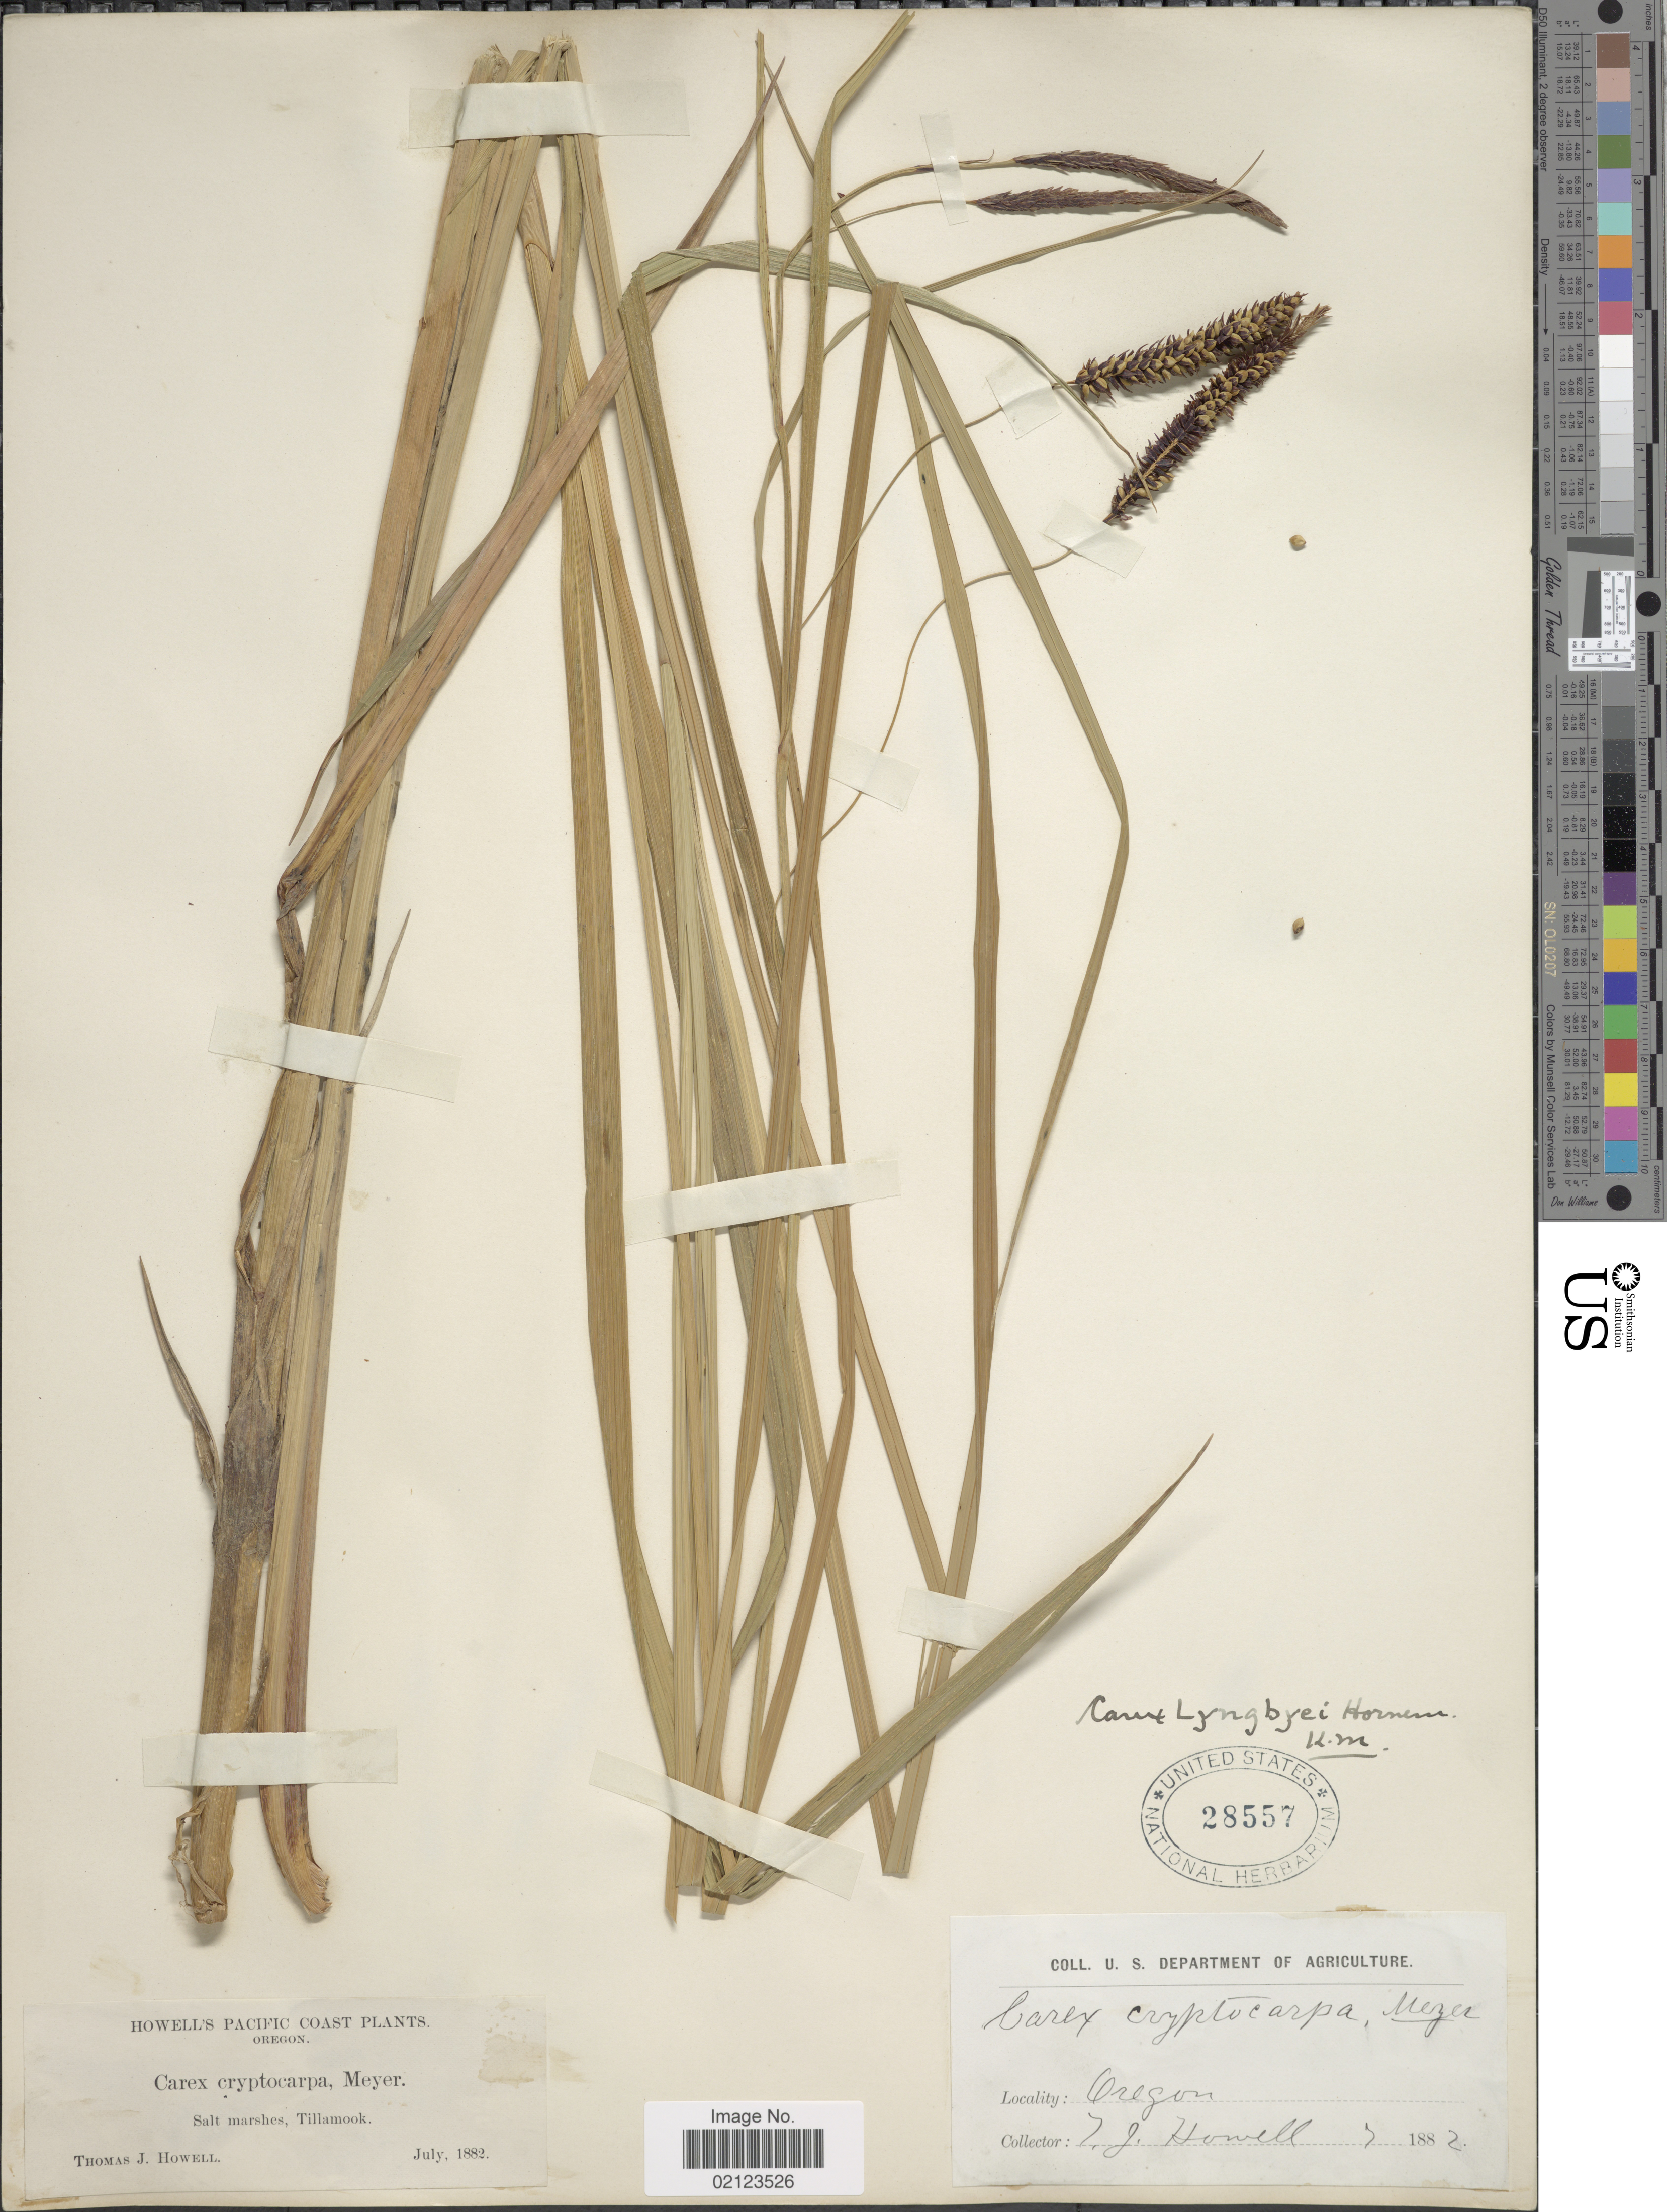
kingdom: Plantae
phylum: Tracheophyta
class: Liliopsida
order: Poales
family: Cyperaceae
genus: Carex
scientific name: Carex lyngbyei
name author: Hornem.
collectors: T. J. Howell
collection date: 1882-07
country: United States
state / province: Oregon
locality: Howell's Pacific Coast. Salt marshes, Tillamook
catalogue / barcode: US 28557